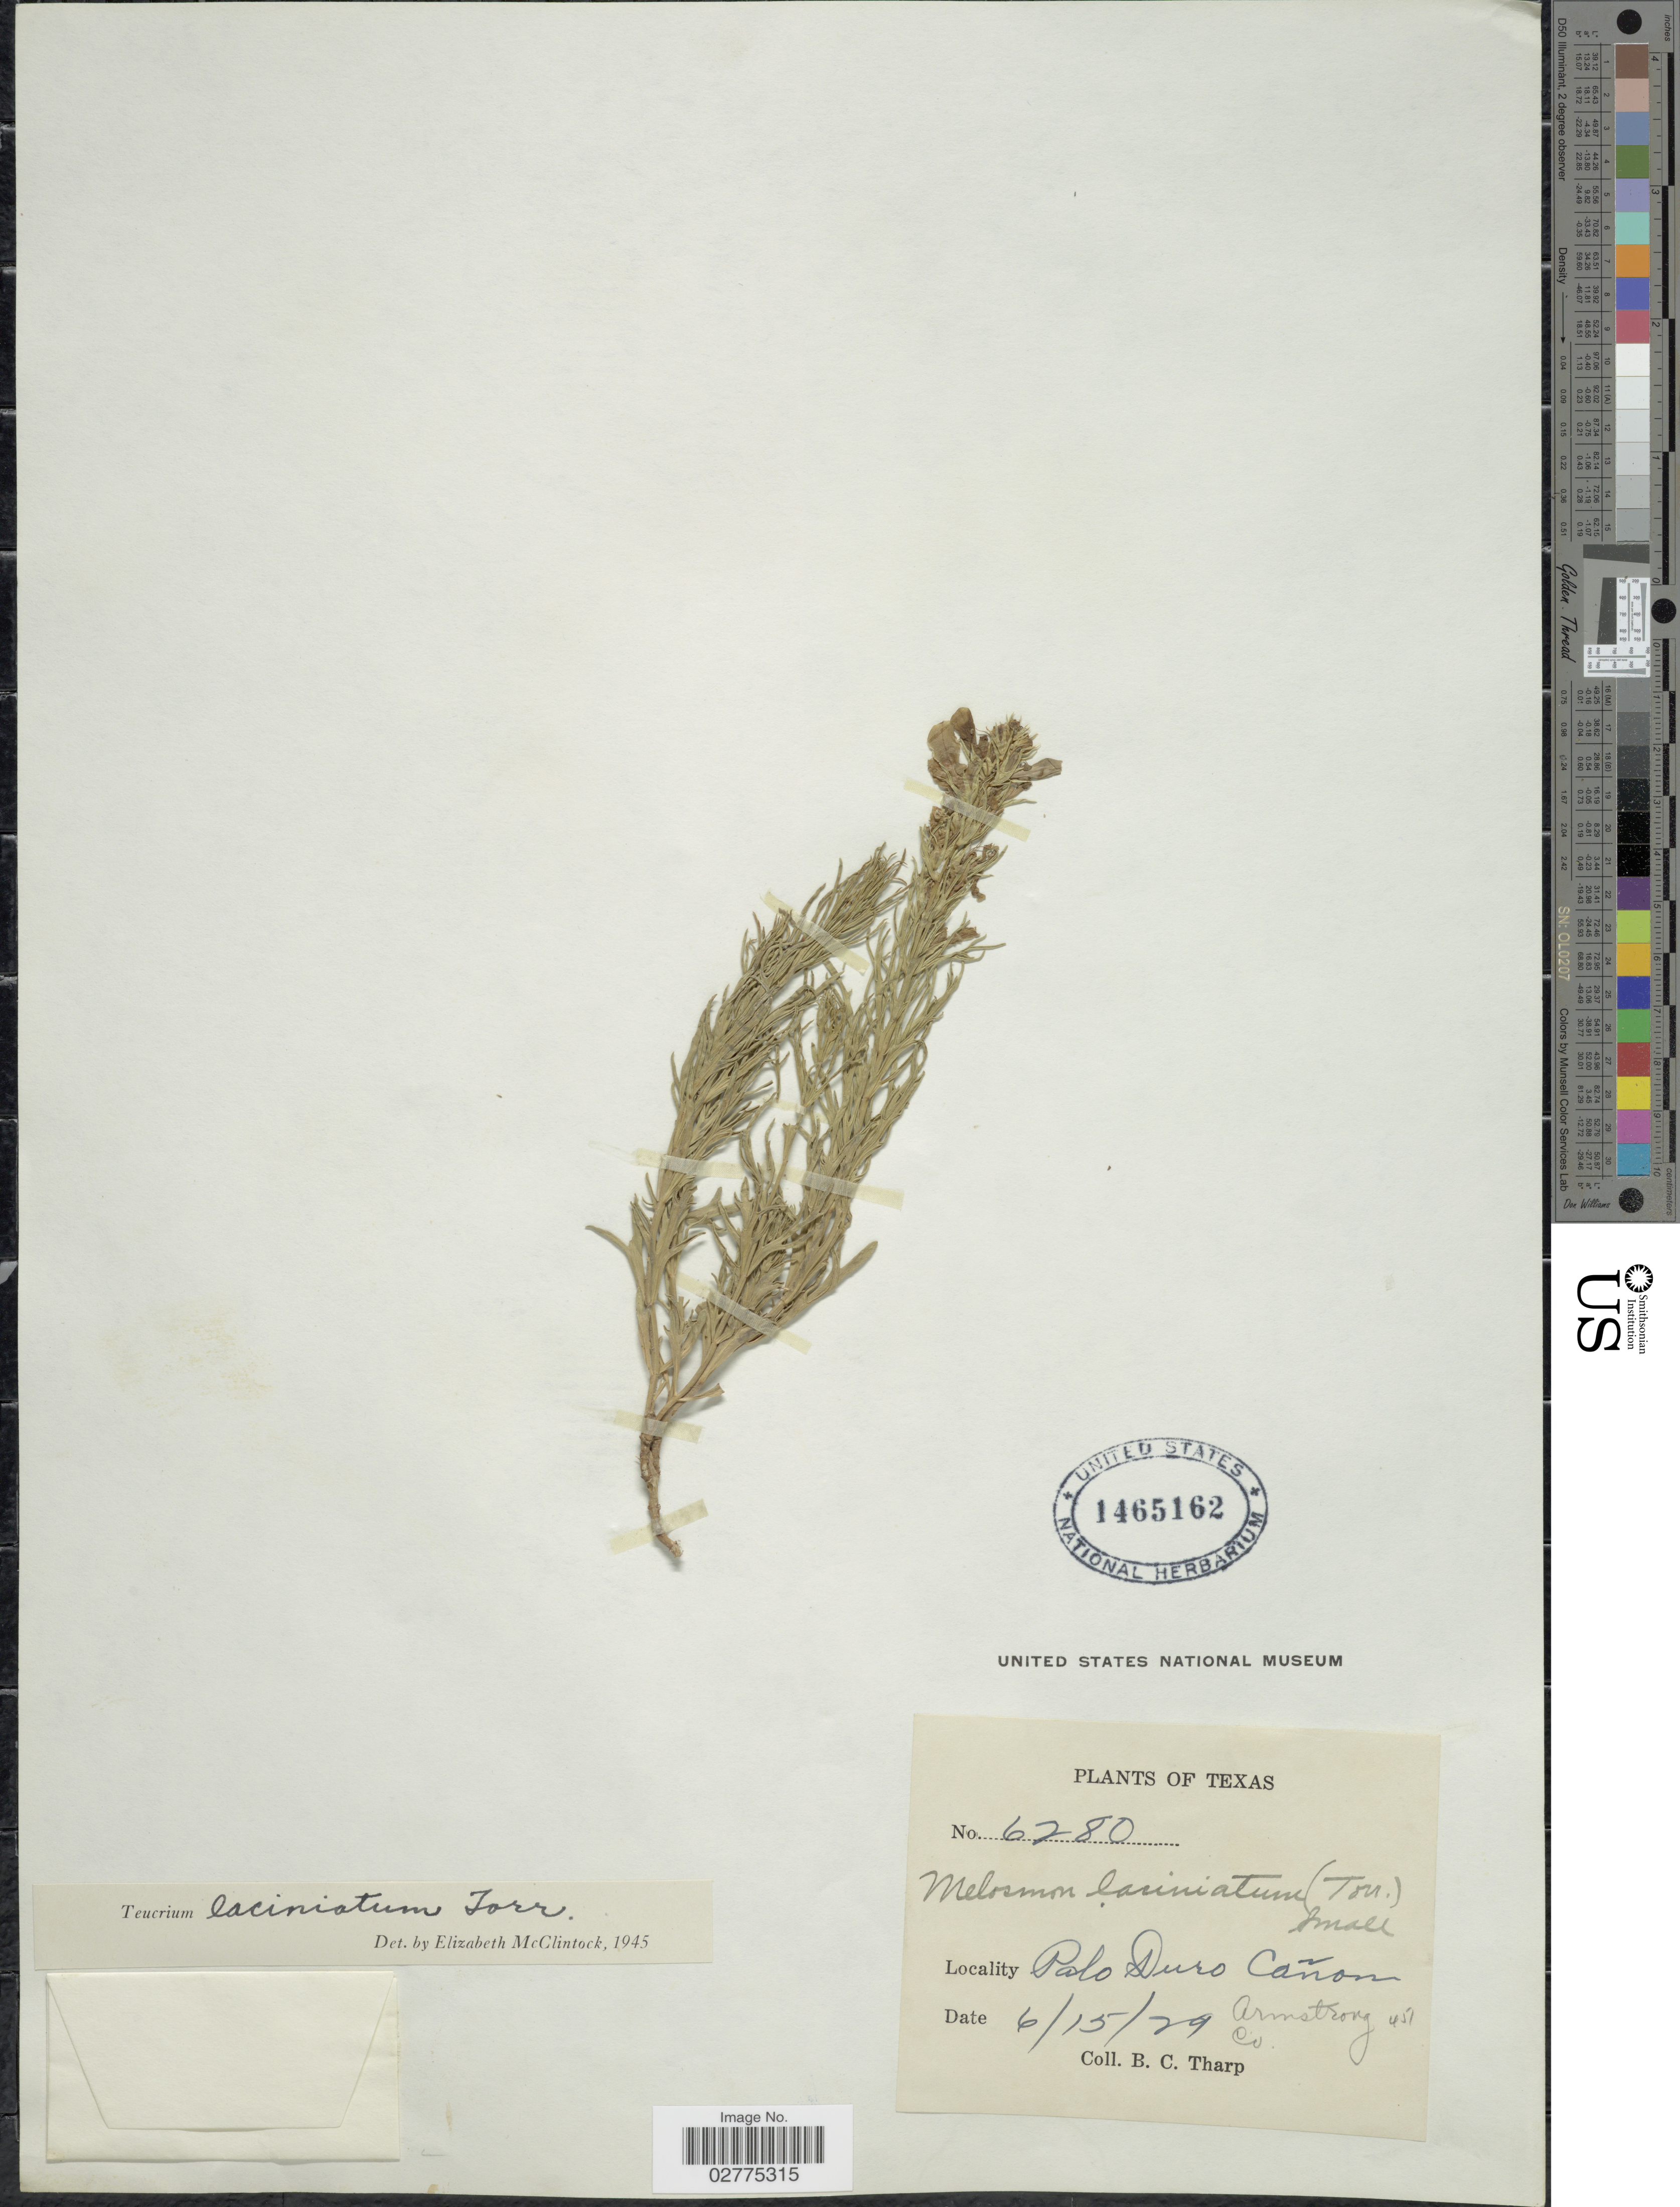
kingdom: Plantae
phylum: Tracheophyta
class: Magnoliopsida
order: Lamiales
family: Lamiaceae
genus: Teucrium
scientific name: Teucrium laciniatum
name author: Torr.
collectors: B. C. Tharp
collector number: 6280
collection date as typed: Transcribed d/m/y: 15/6/29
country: United States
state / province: Texas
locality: Palo Duro Cañon, Armstrong Co.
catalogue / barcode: US 1465162